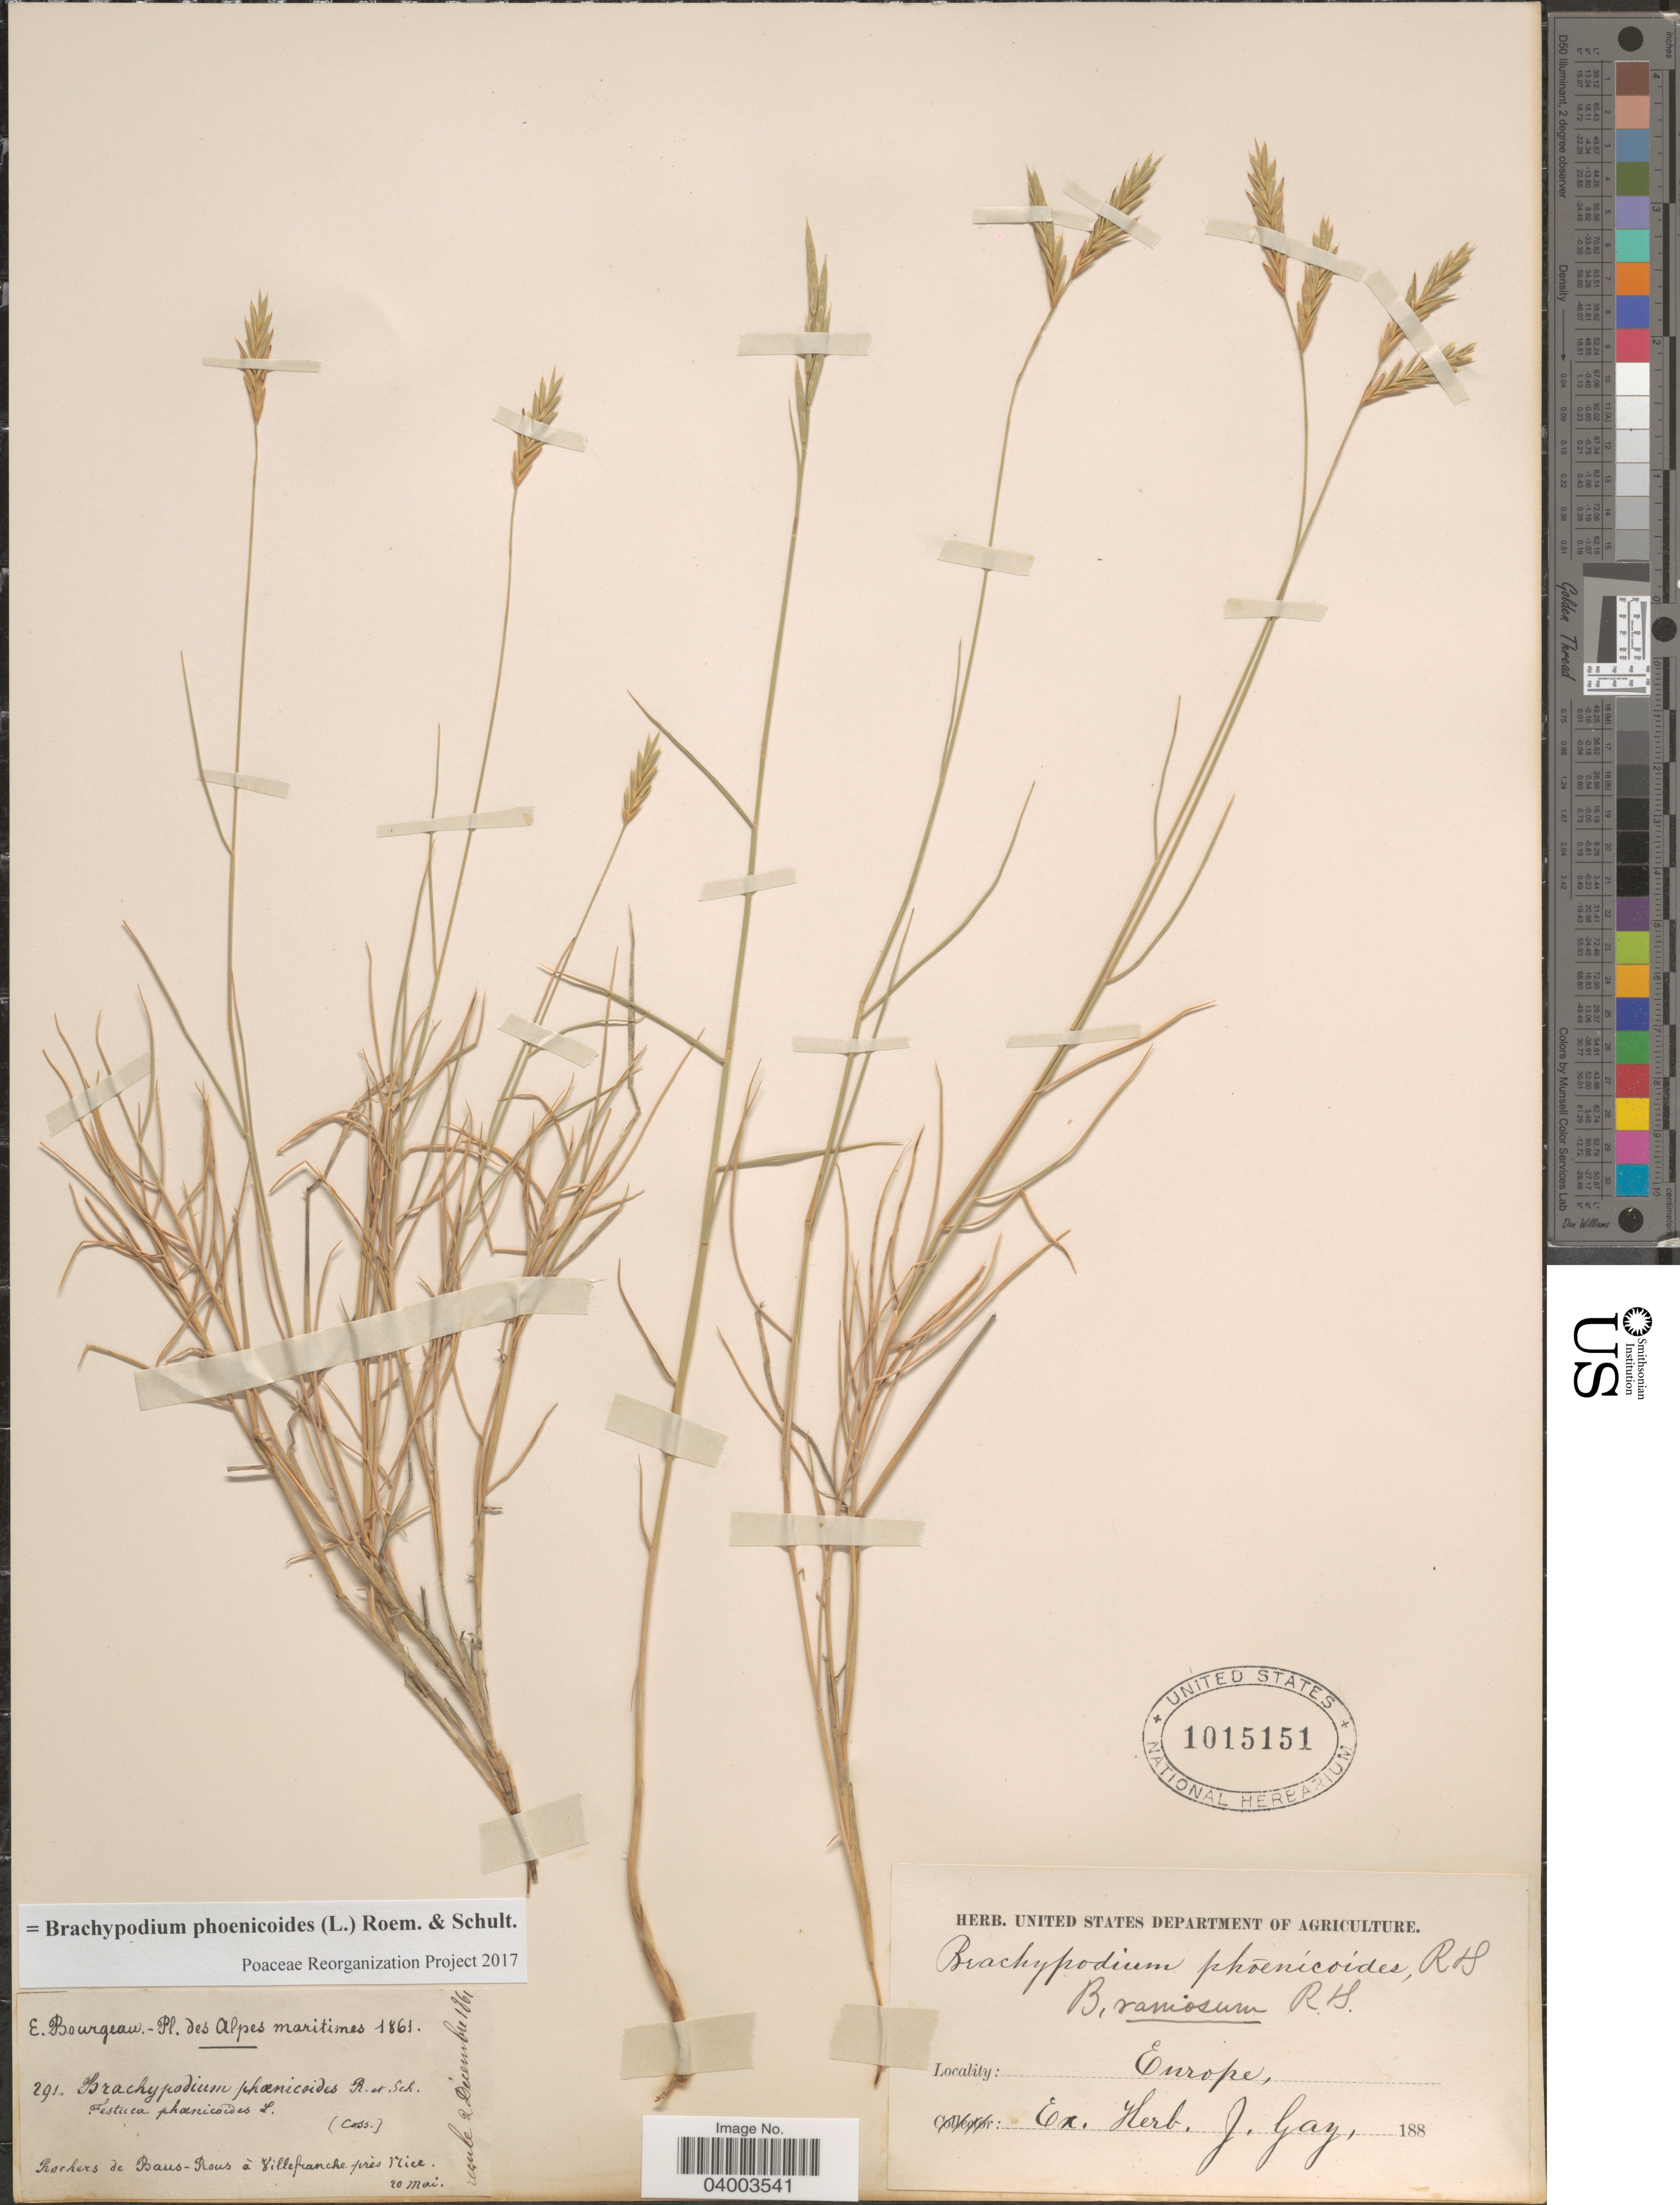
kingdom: Plantae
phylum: Tracheophyta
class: Liliopsida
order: Poales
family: Poaceae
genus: Brachypodium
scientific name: Brachypodium phoenicoides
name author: (L.) Roem. & Schult.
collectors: E. Bourgeau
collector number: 291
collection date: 1861-05-20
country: France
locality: Alpes maritimes. Rochers de Baus-Rous á Villefranche prés Mice. Europe.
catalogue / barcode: US 1015151